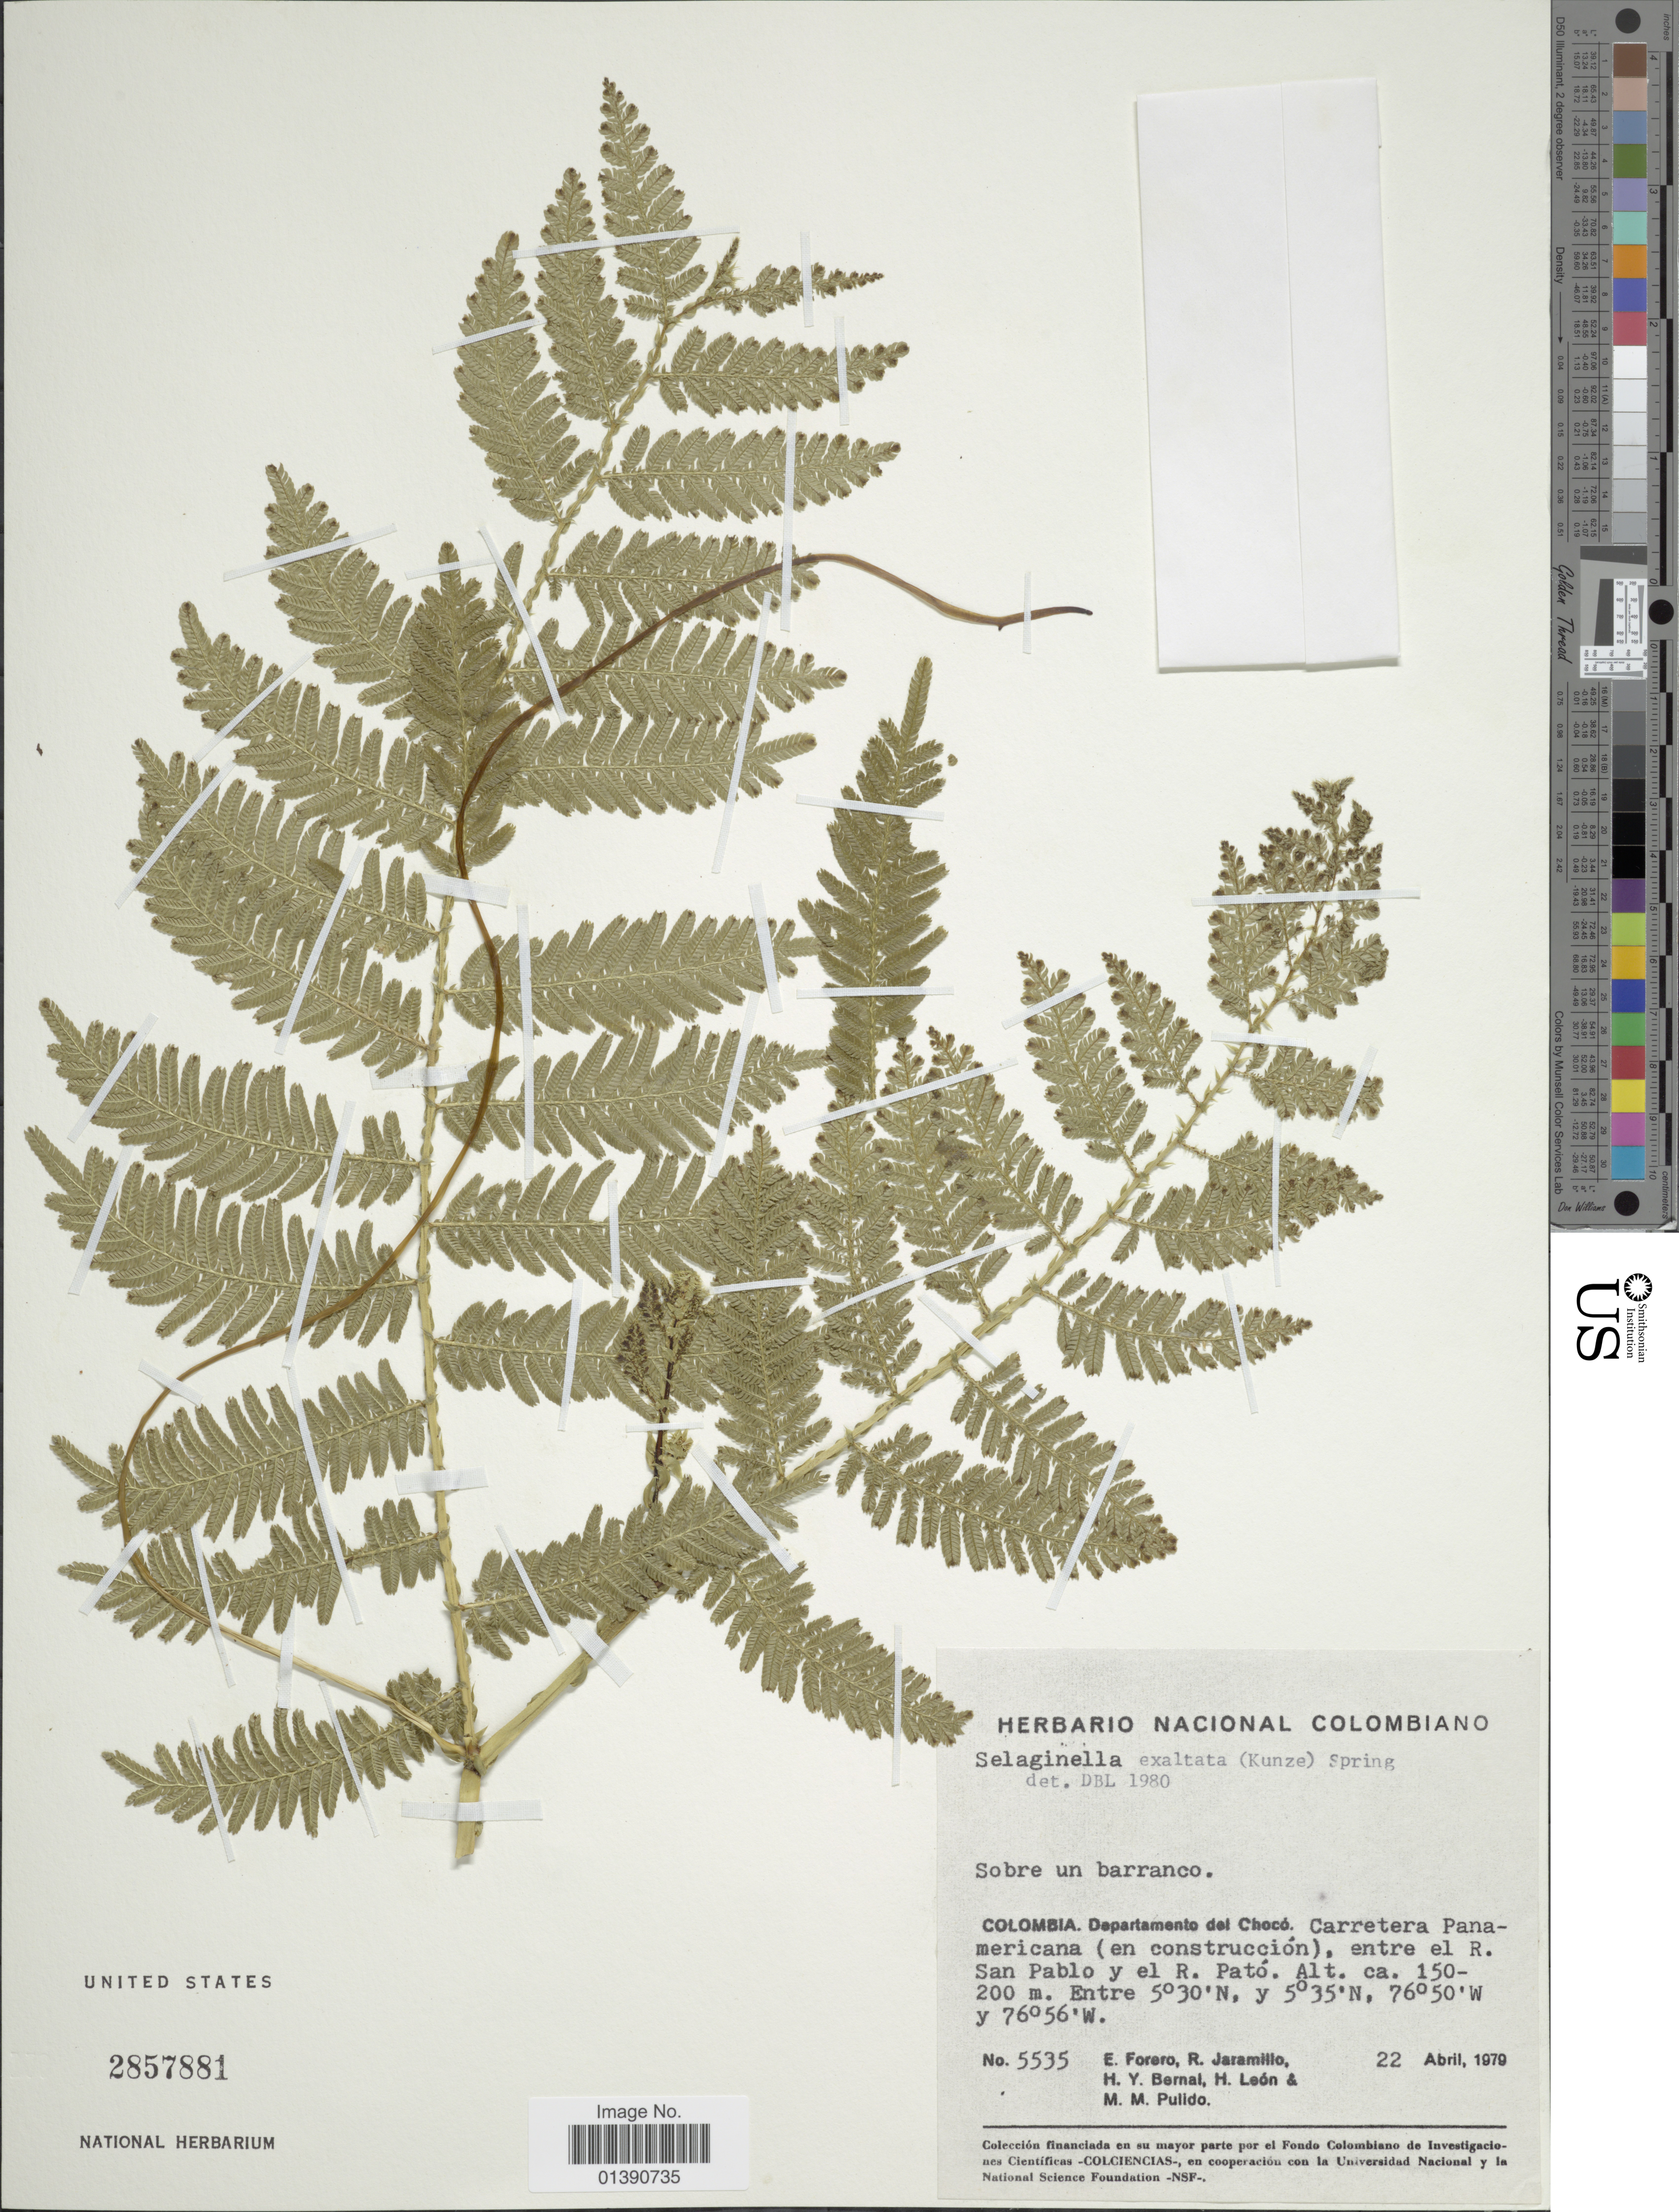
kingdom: Plantae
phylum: Tracheophyta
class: Lycopodiopsida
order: Selaginellales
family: Selaginellaceae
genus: Selaginella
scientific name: Selaginella exaltata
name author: (Kunze) Spring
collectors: E. Forero, R. Jaramillo M., H. Y. Bernal, H. León & M. Pulido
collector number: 5535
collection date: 1979-04-22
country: Colombia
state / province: Chocó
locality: Carretera Panamericana (eb conxtruccion), entre el R San Pablo y el R Pató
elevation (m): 150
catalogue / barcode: US 2857881